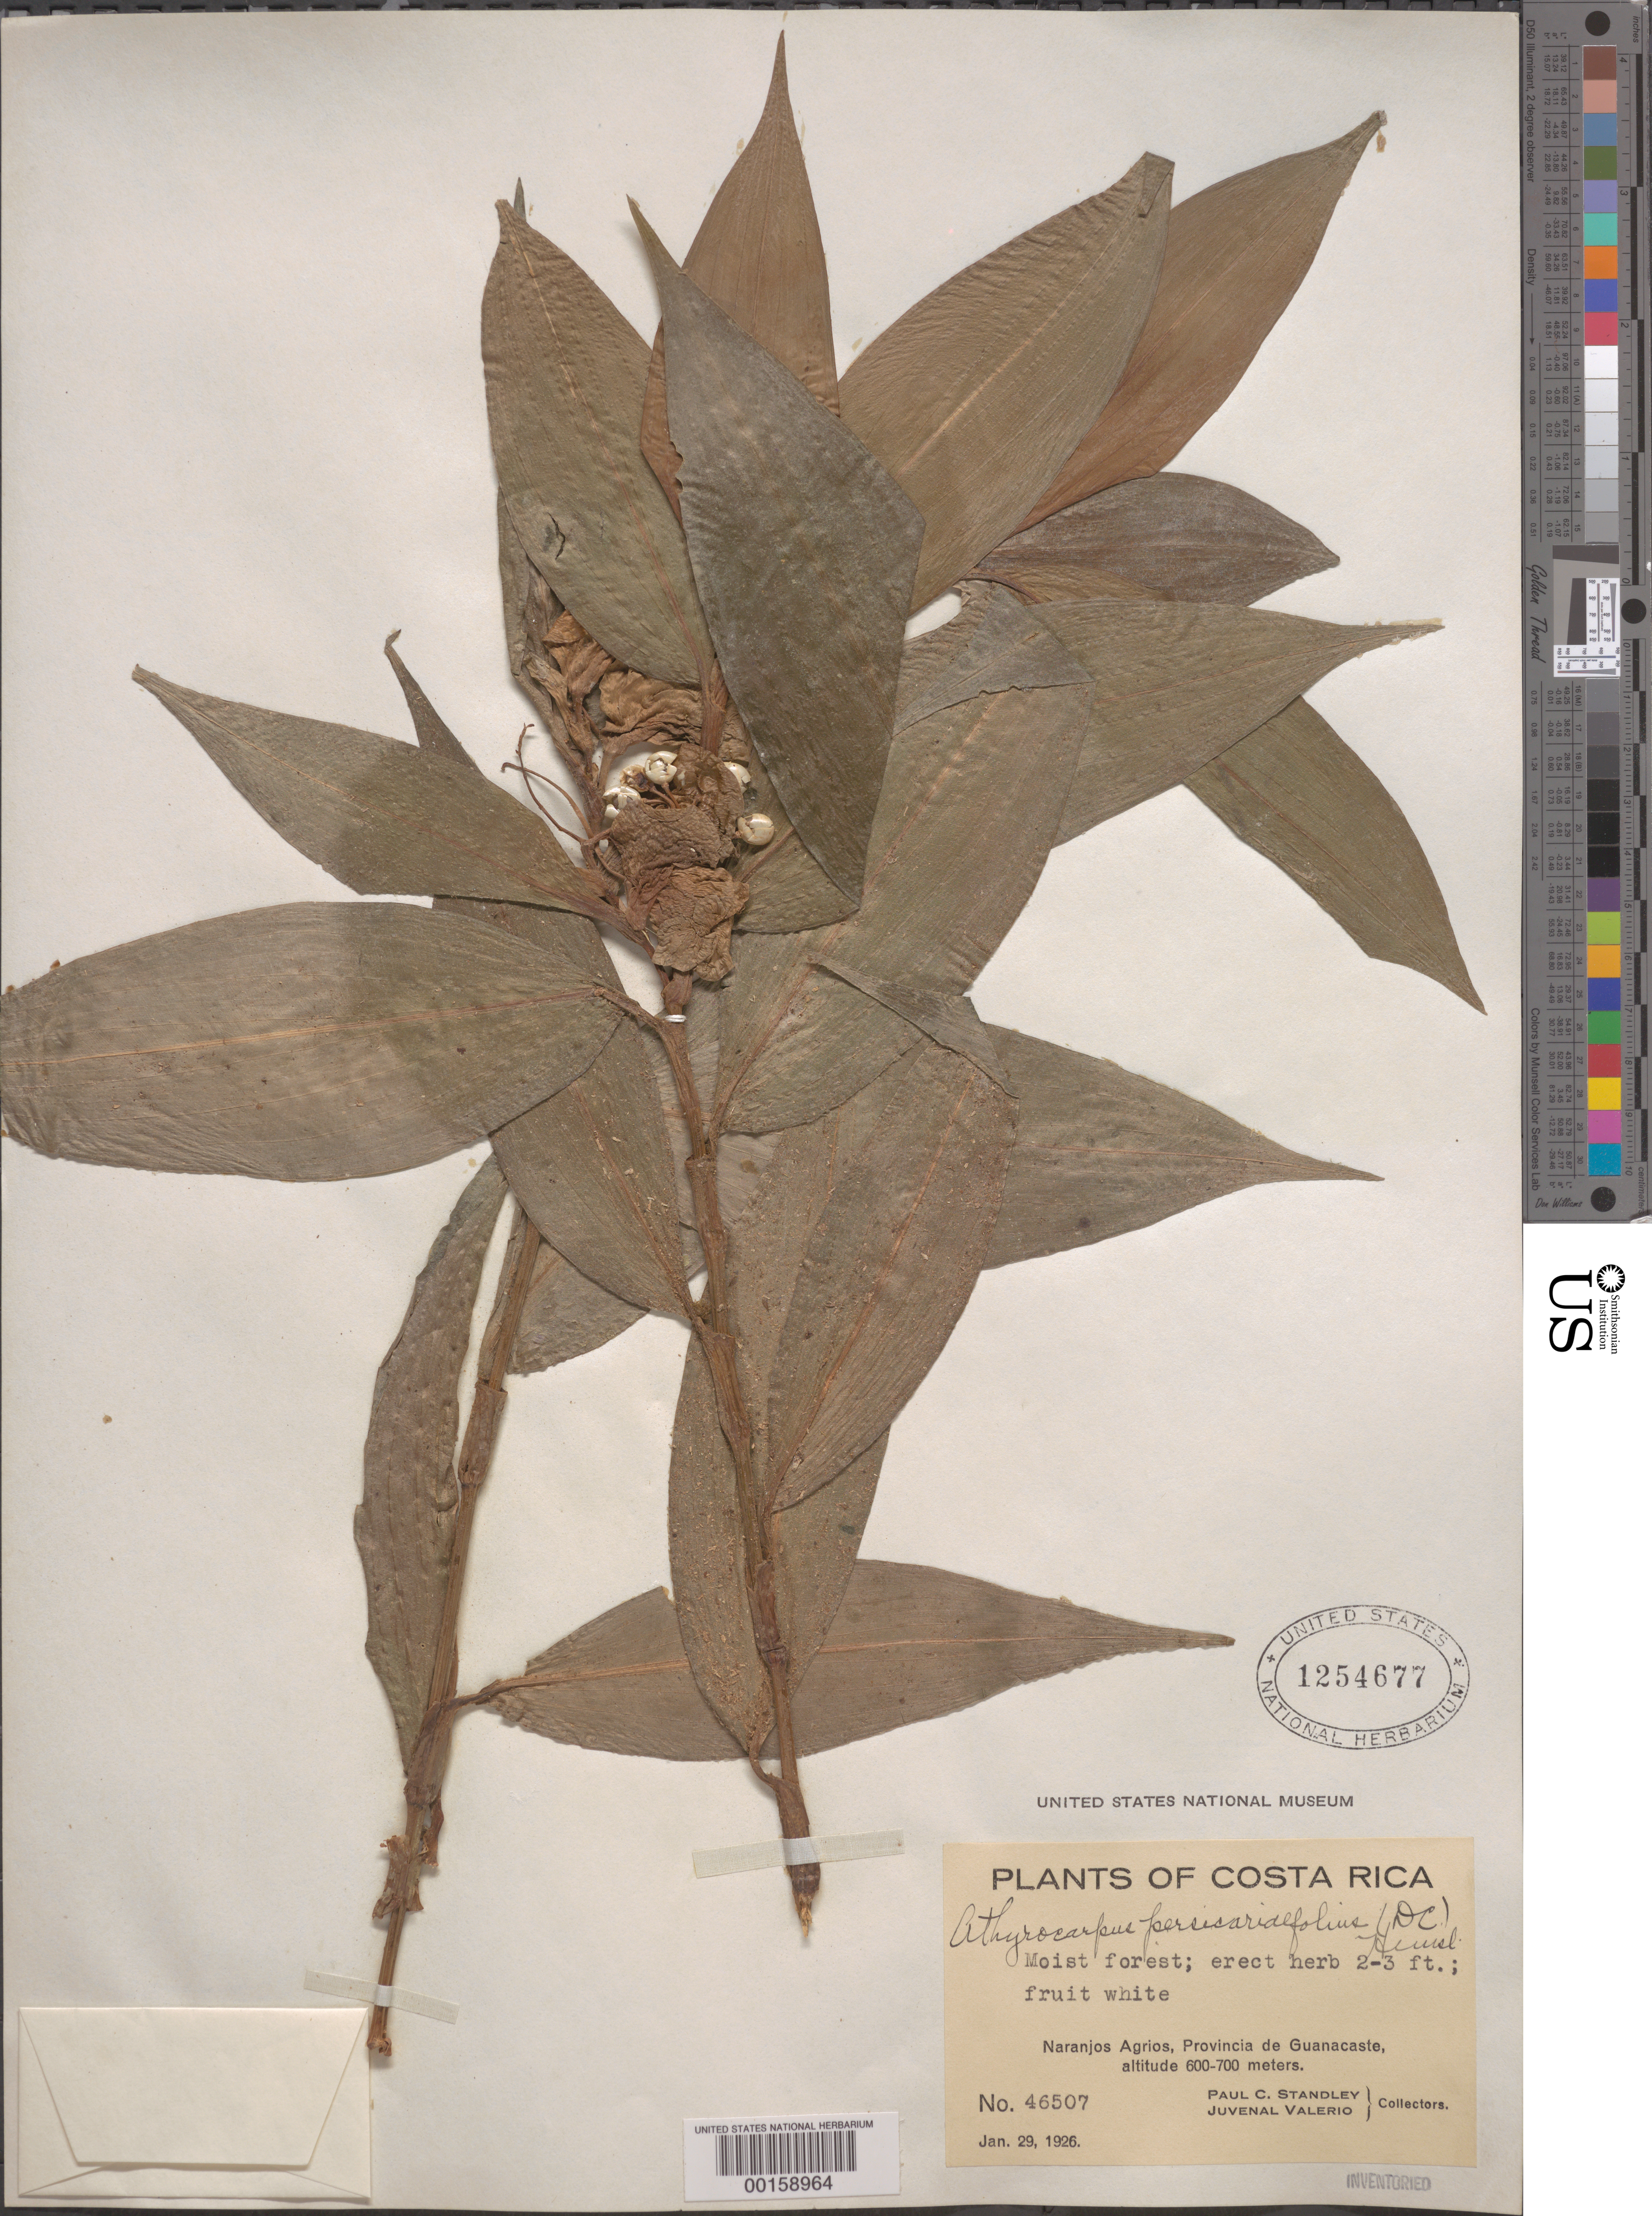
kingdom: Plantae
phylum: Tracheophyta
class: Liliopsida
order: Commelinales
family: Commelinaceae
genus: Commelina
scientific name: Commelina rufipes var. glabrata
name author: (D.R. Hunt) Faden & D.R. Hunt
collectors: P. C. Standley & J. Valerio R.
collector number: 46507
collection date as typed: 29 Jan 1926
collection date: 1926-01-29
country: Costa Rica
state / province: Guanacaste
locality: Naranjos Agrios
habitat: Moist forest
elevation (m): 600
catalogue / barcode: US 1254677